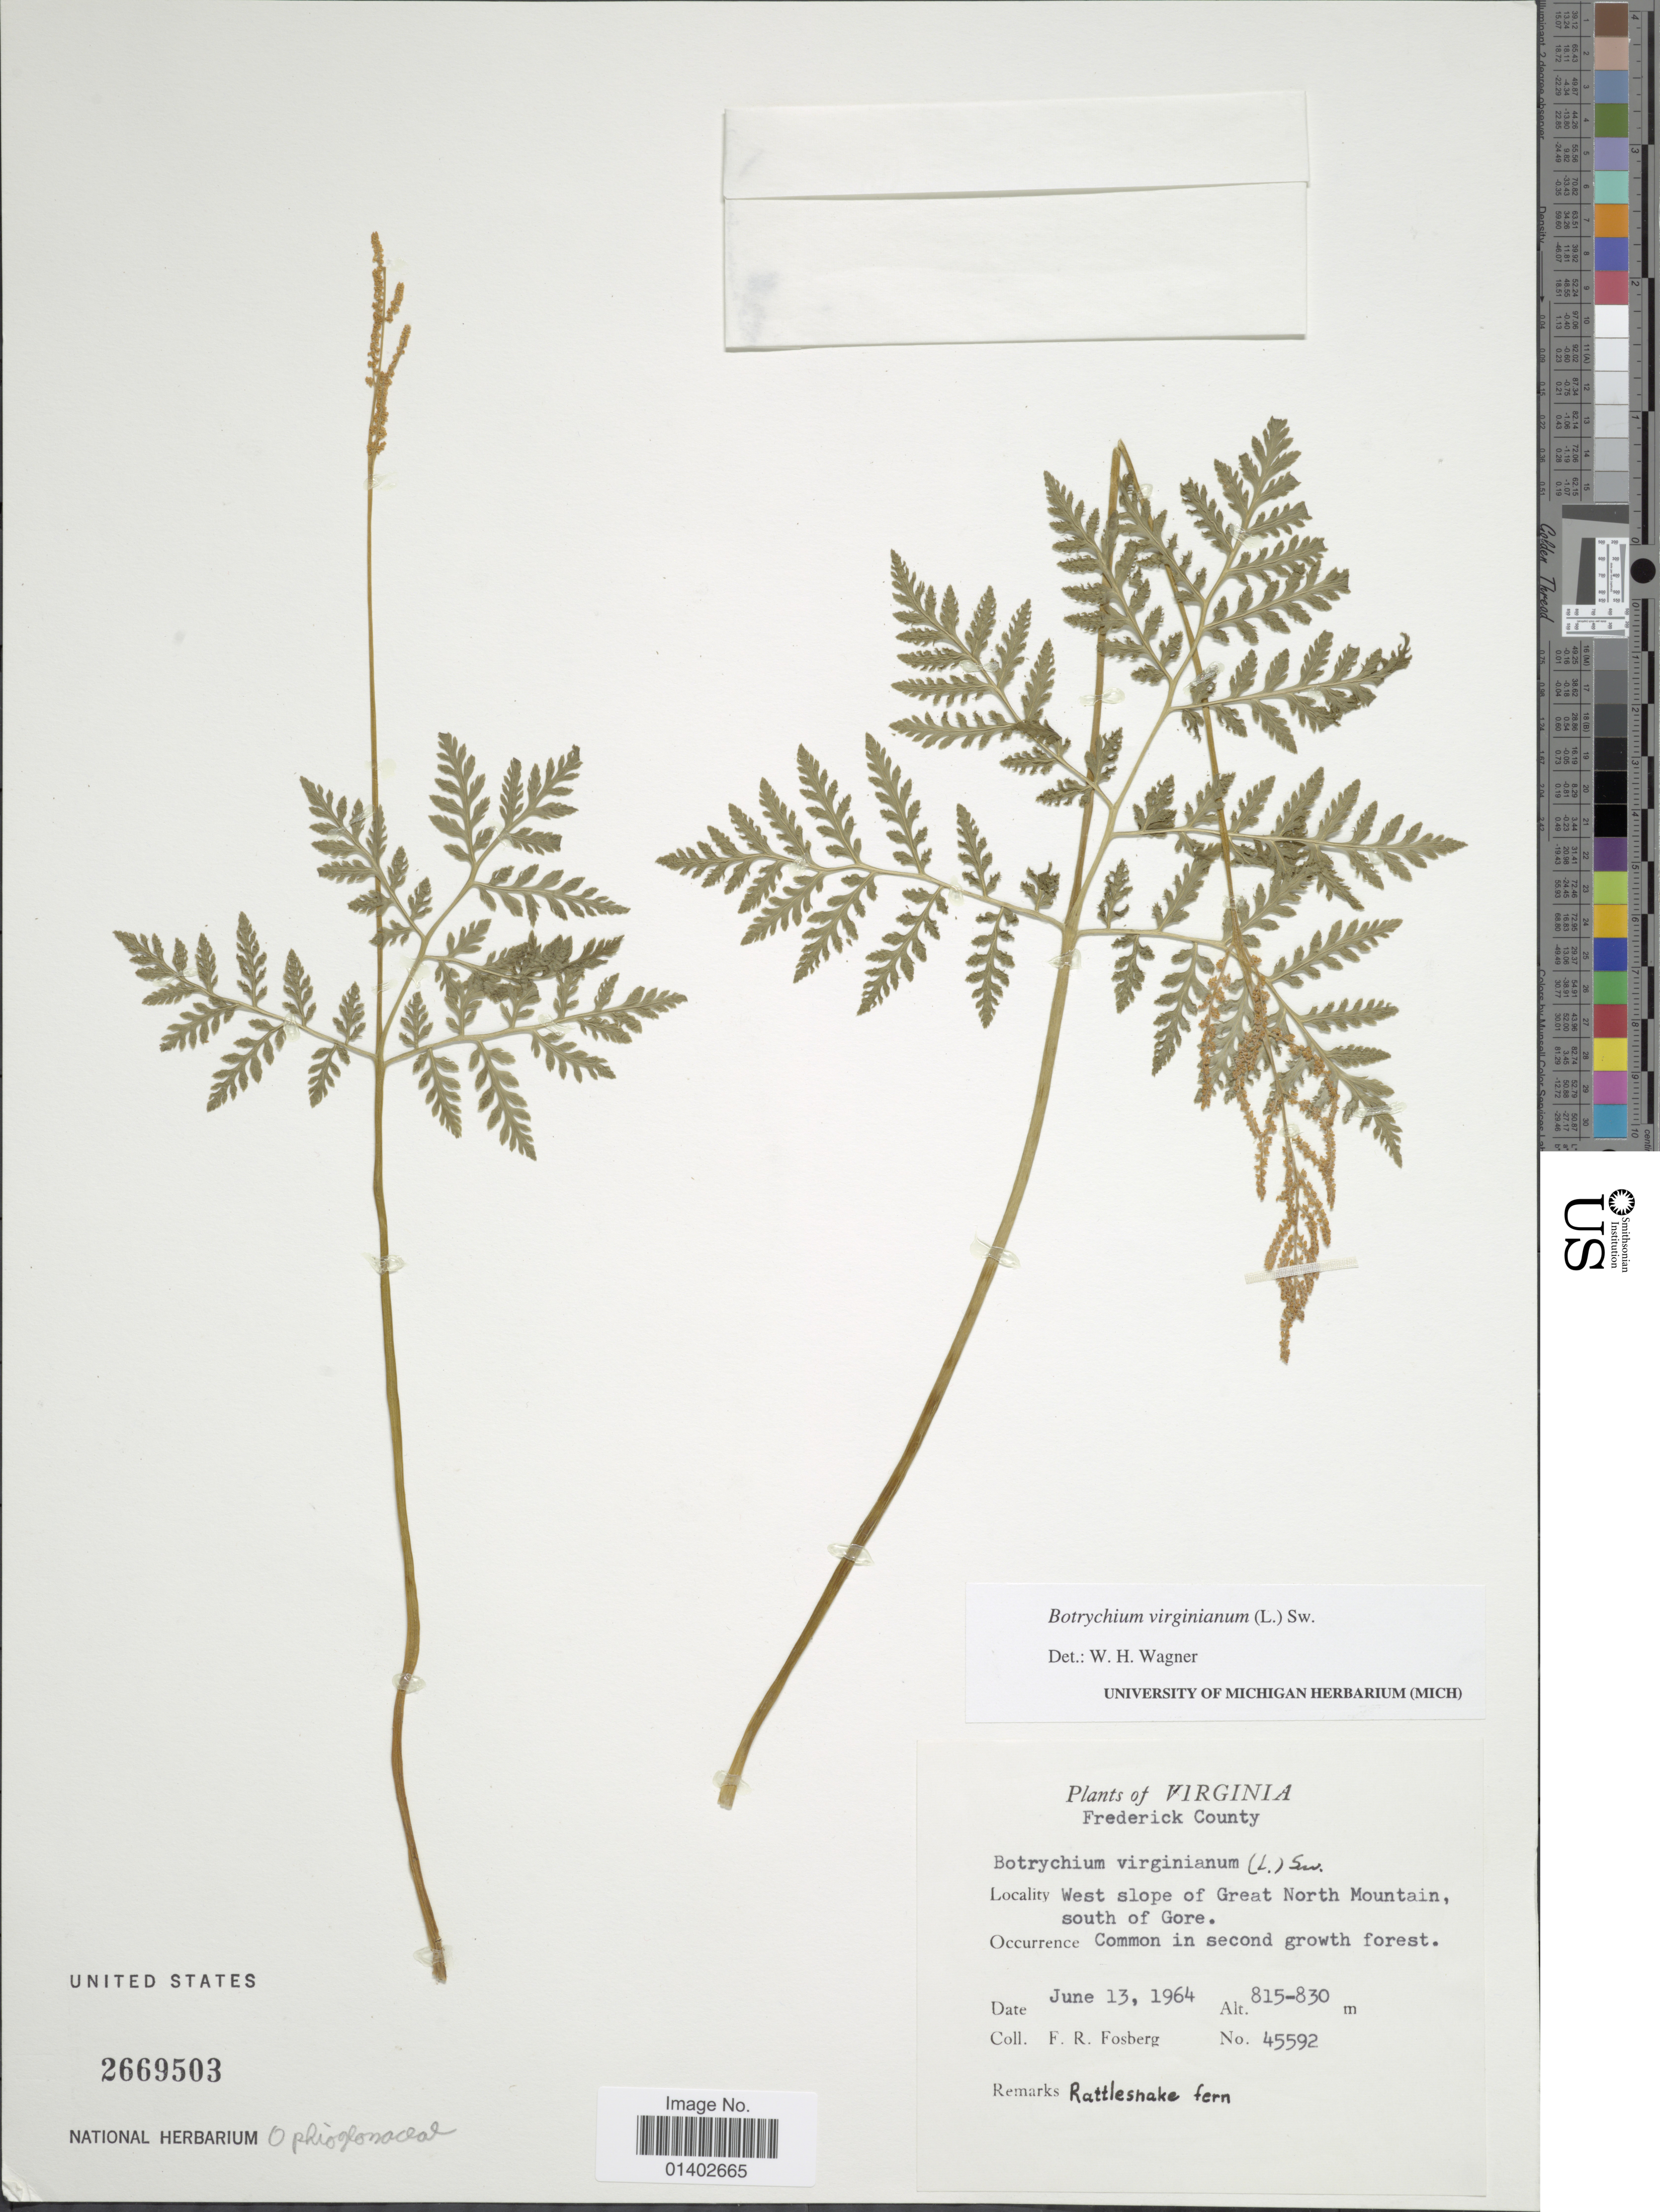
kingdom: Plantae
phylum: Tracheophyta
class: Polypodiopsida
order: Ophioglossales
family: Ophioglossaceae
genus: Botrychium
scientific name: Botrychium virginianum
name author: (L.) Sw.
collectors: F. R. Fosberg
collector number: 45592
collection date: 1964-06-13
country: United States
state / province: Virginia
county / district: Frederick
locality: Frederick County,West slope of Great North Mountain, south of Gore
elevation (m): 815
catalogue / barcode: US 2669503